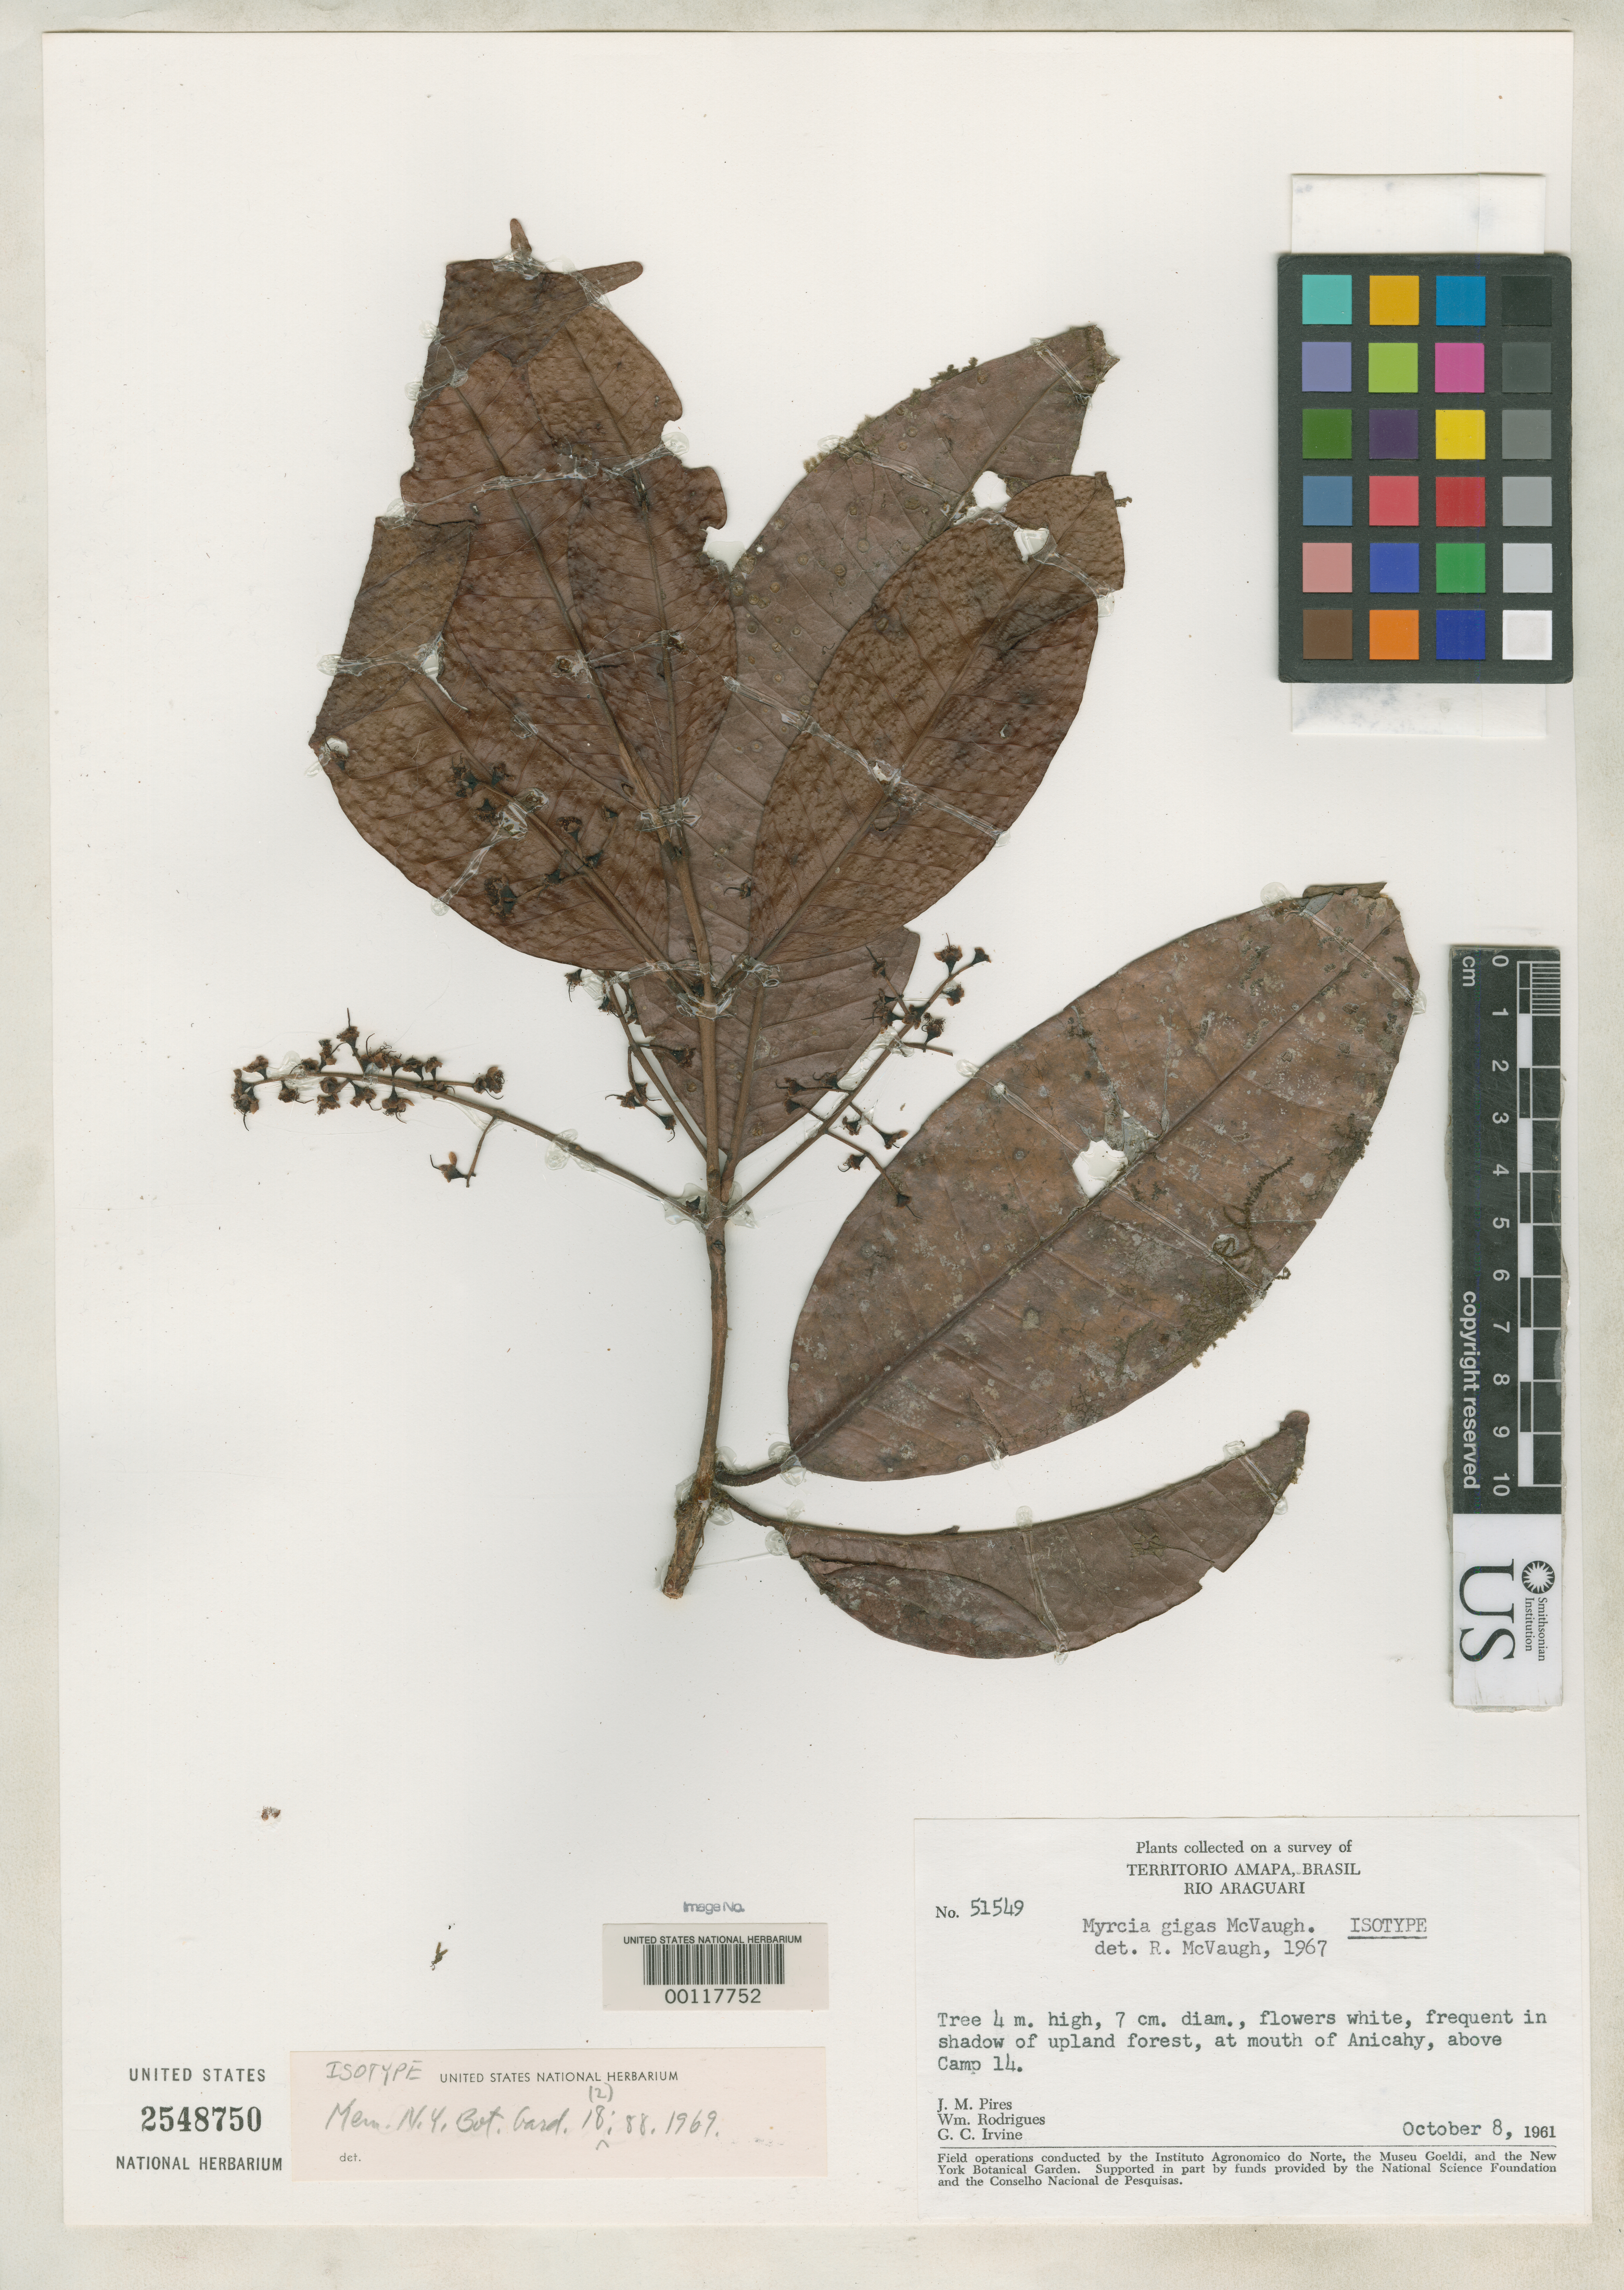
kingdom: Plantae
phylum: Tracheophyta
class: Magnoliopsida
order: Myrtales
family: Myrtaceae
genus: Myrcia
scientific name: Myrcia gigas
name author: McVaugh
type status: Isotype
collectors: J. M. Pires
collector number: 51549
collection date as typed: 08 Oct 1961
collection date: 1961-10-08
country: Brazil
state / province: Amapá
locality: Rio Araguari at mouth of Anicahy.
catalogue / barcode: US 2548750